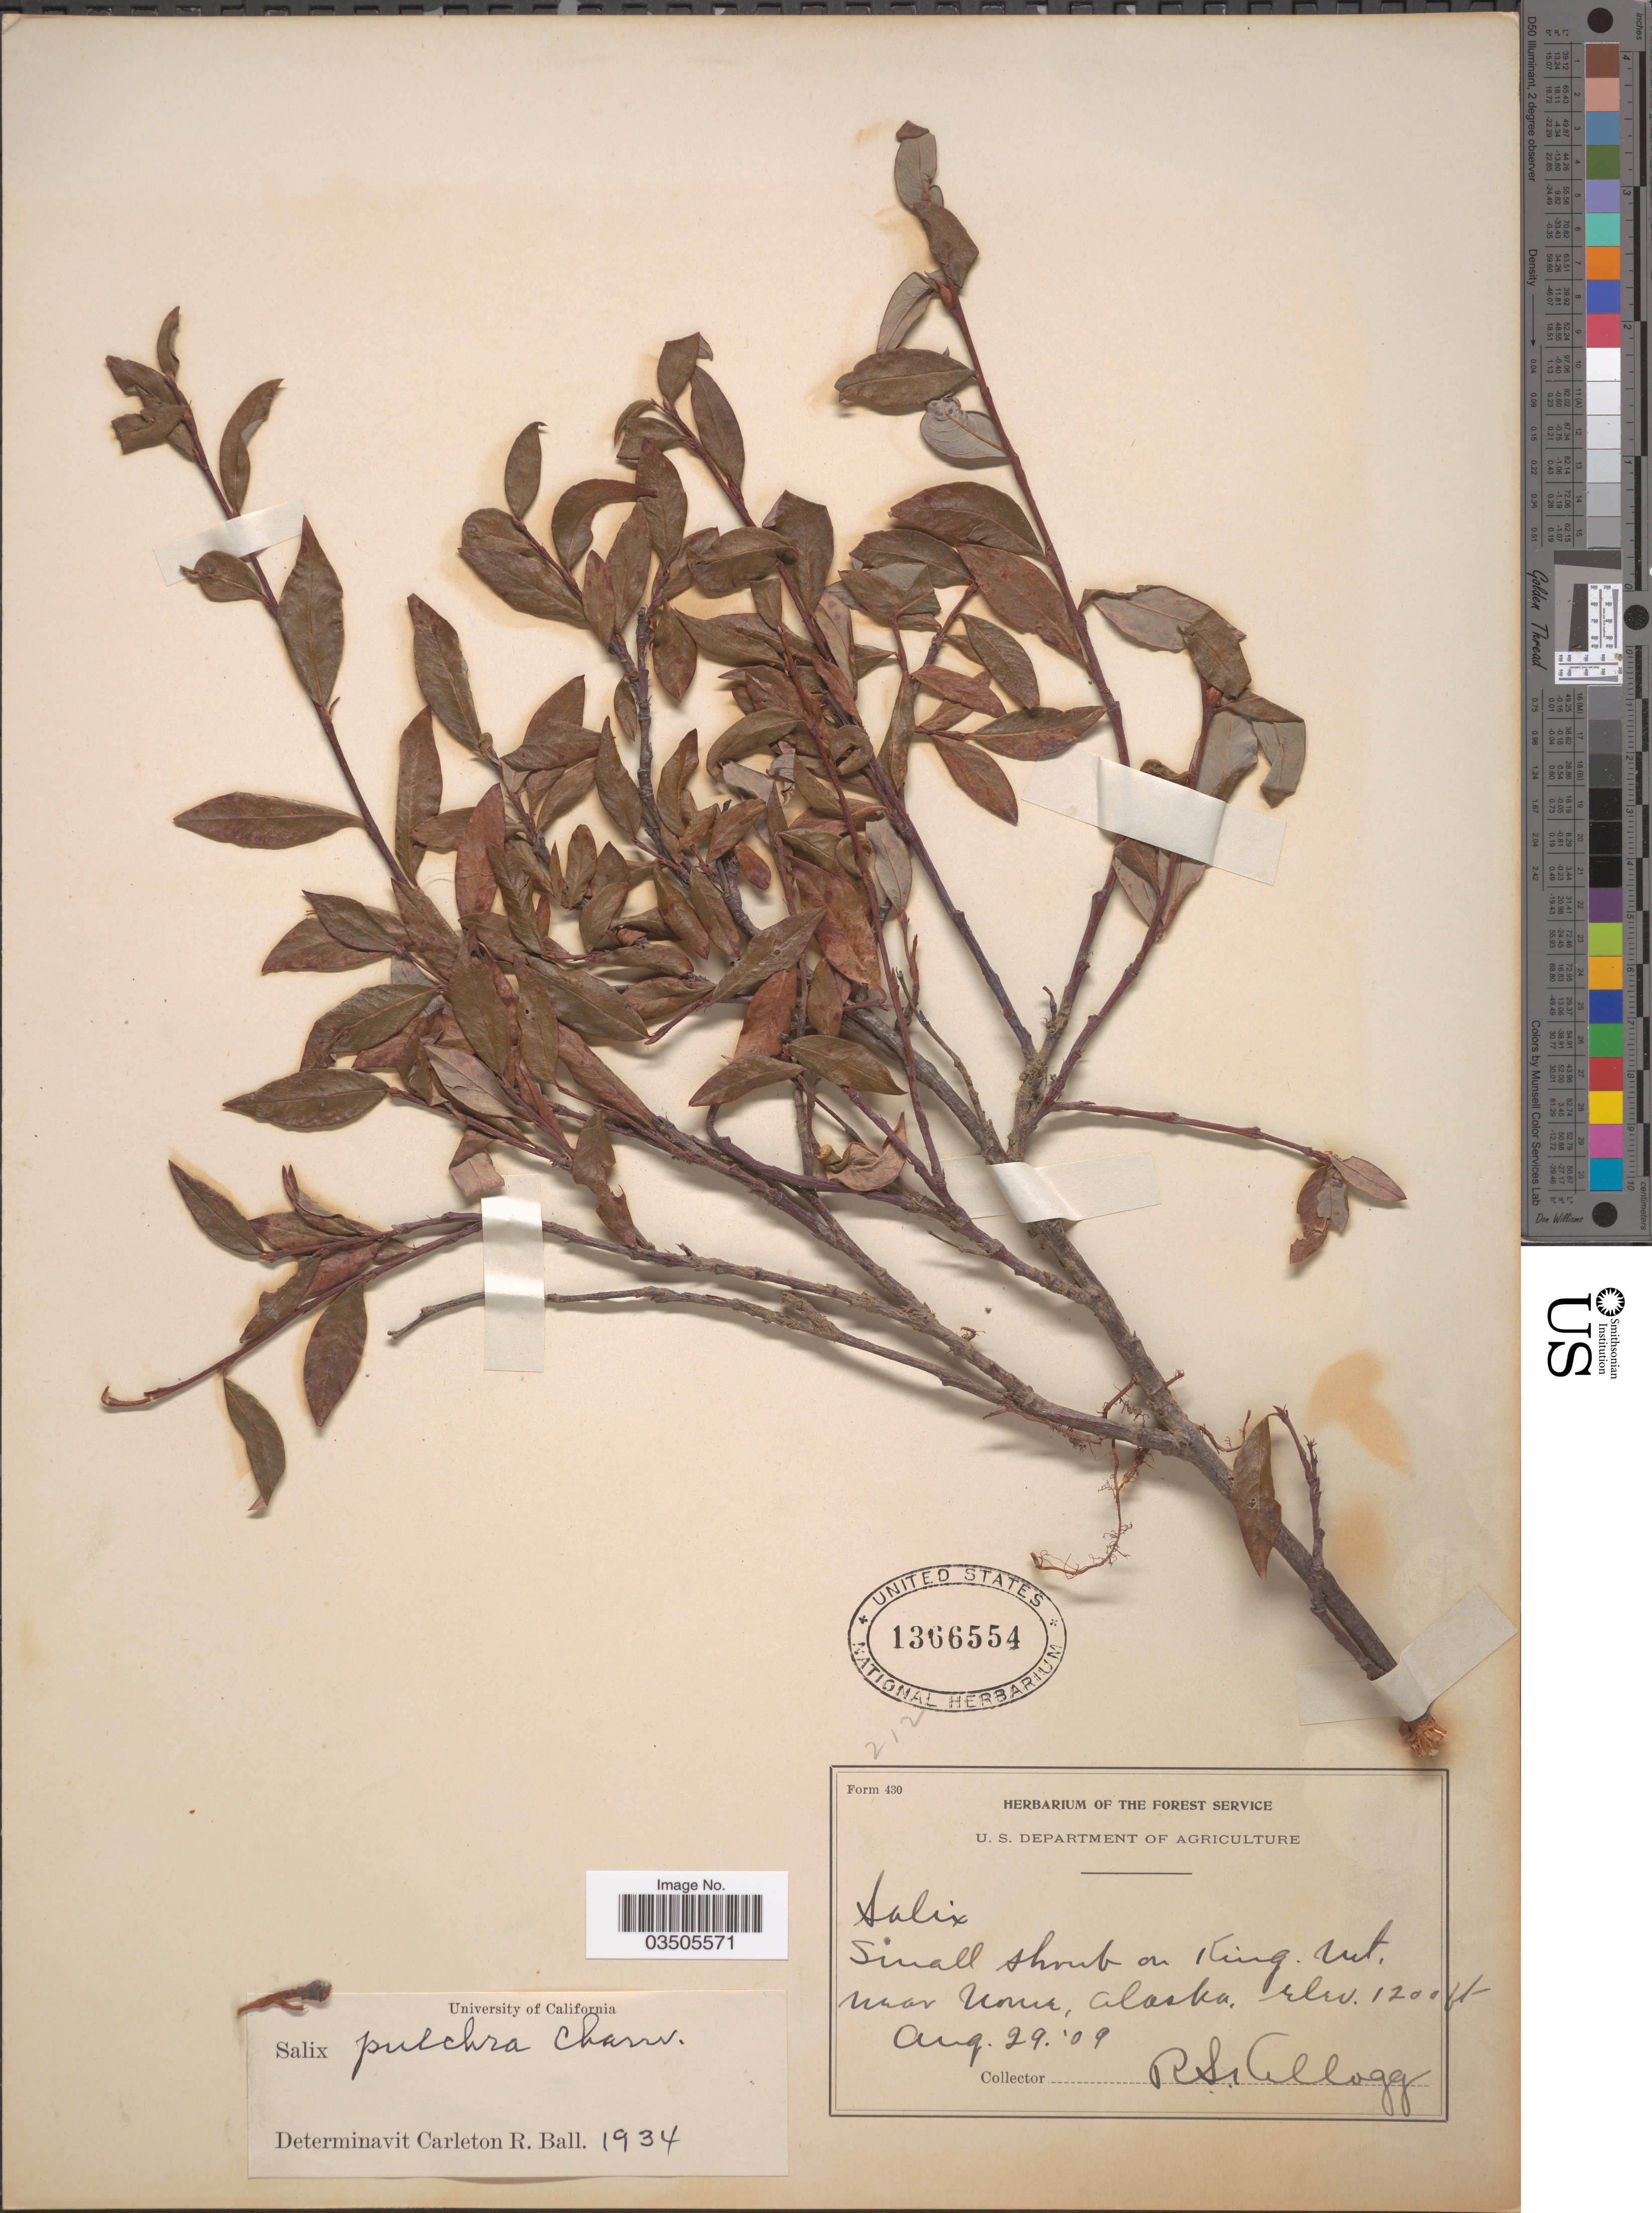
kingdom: Plantae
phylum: Tracheophyta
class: Magnoliopsida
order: Malpighiales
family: Salicaceae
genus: Salix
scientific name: Salix pulchra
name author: Cham.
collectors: R. Kellogg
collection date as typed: Transcribed d/m/y: 29/8/9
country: United States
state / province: Alaska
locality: King Mt, near Nome.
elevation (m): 366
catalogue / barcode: US 1366554